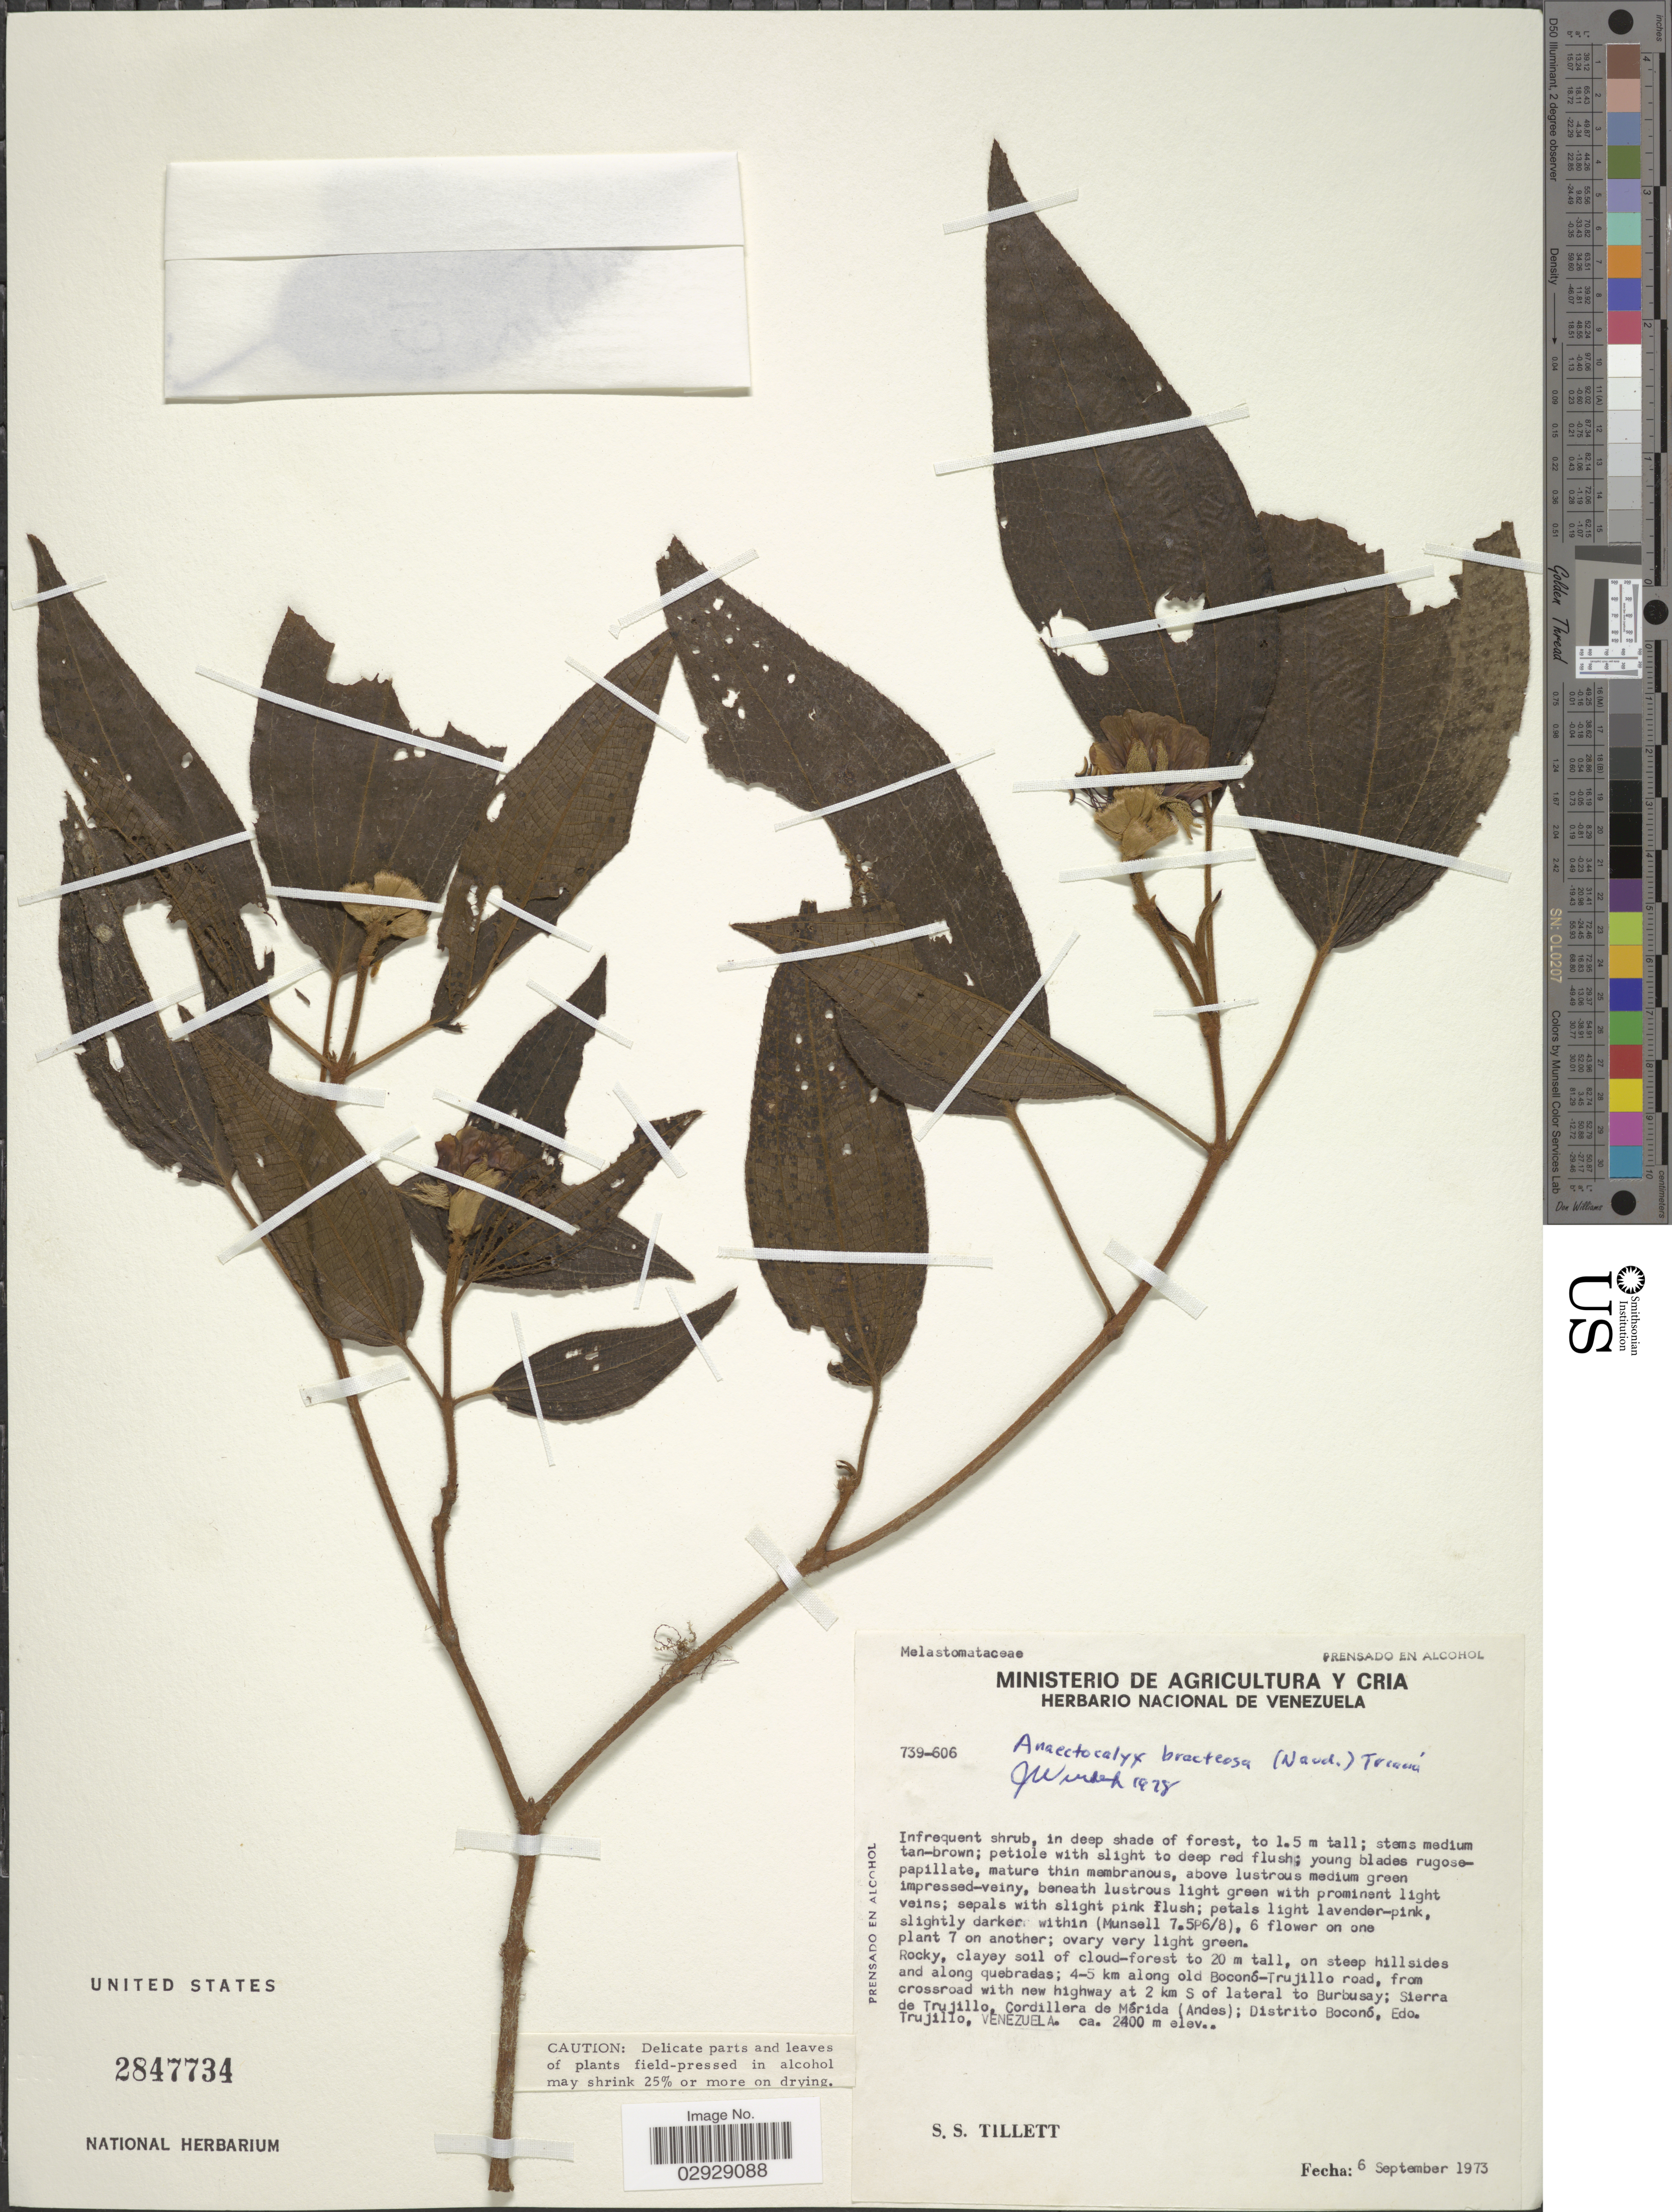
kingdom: Plantae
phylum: Tracheophyta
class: Magnoliopsida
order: Myrtales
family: Melastomataceae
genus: Anaectocalyx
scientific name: Anaectocalyx bracteosa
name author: (Naudin) Triana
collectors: S. S. Tillett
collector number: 739-606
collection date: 1973-09-06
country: Venezuela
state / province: Trujillo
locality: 4-5 km along old Boconó-Trujillo road, from crossroad with new highway at 2 km S of lateral to Burbusay; Sierra de Trujillo, Cordillera de Mérida (Andes); Distrito Boconó.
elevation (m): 2400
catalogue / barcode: US 2847734